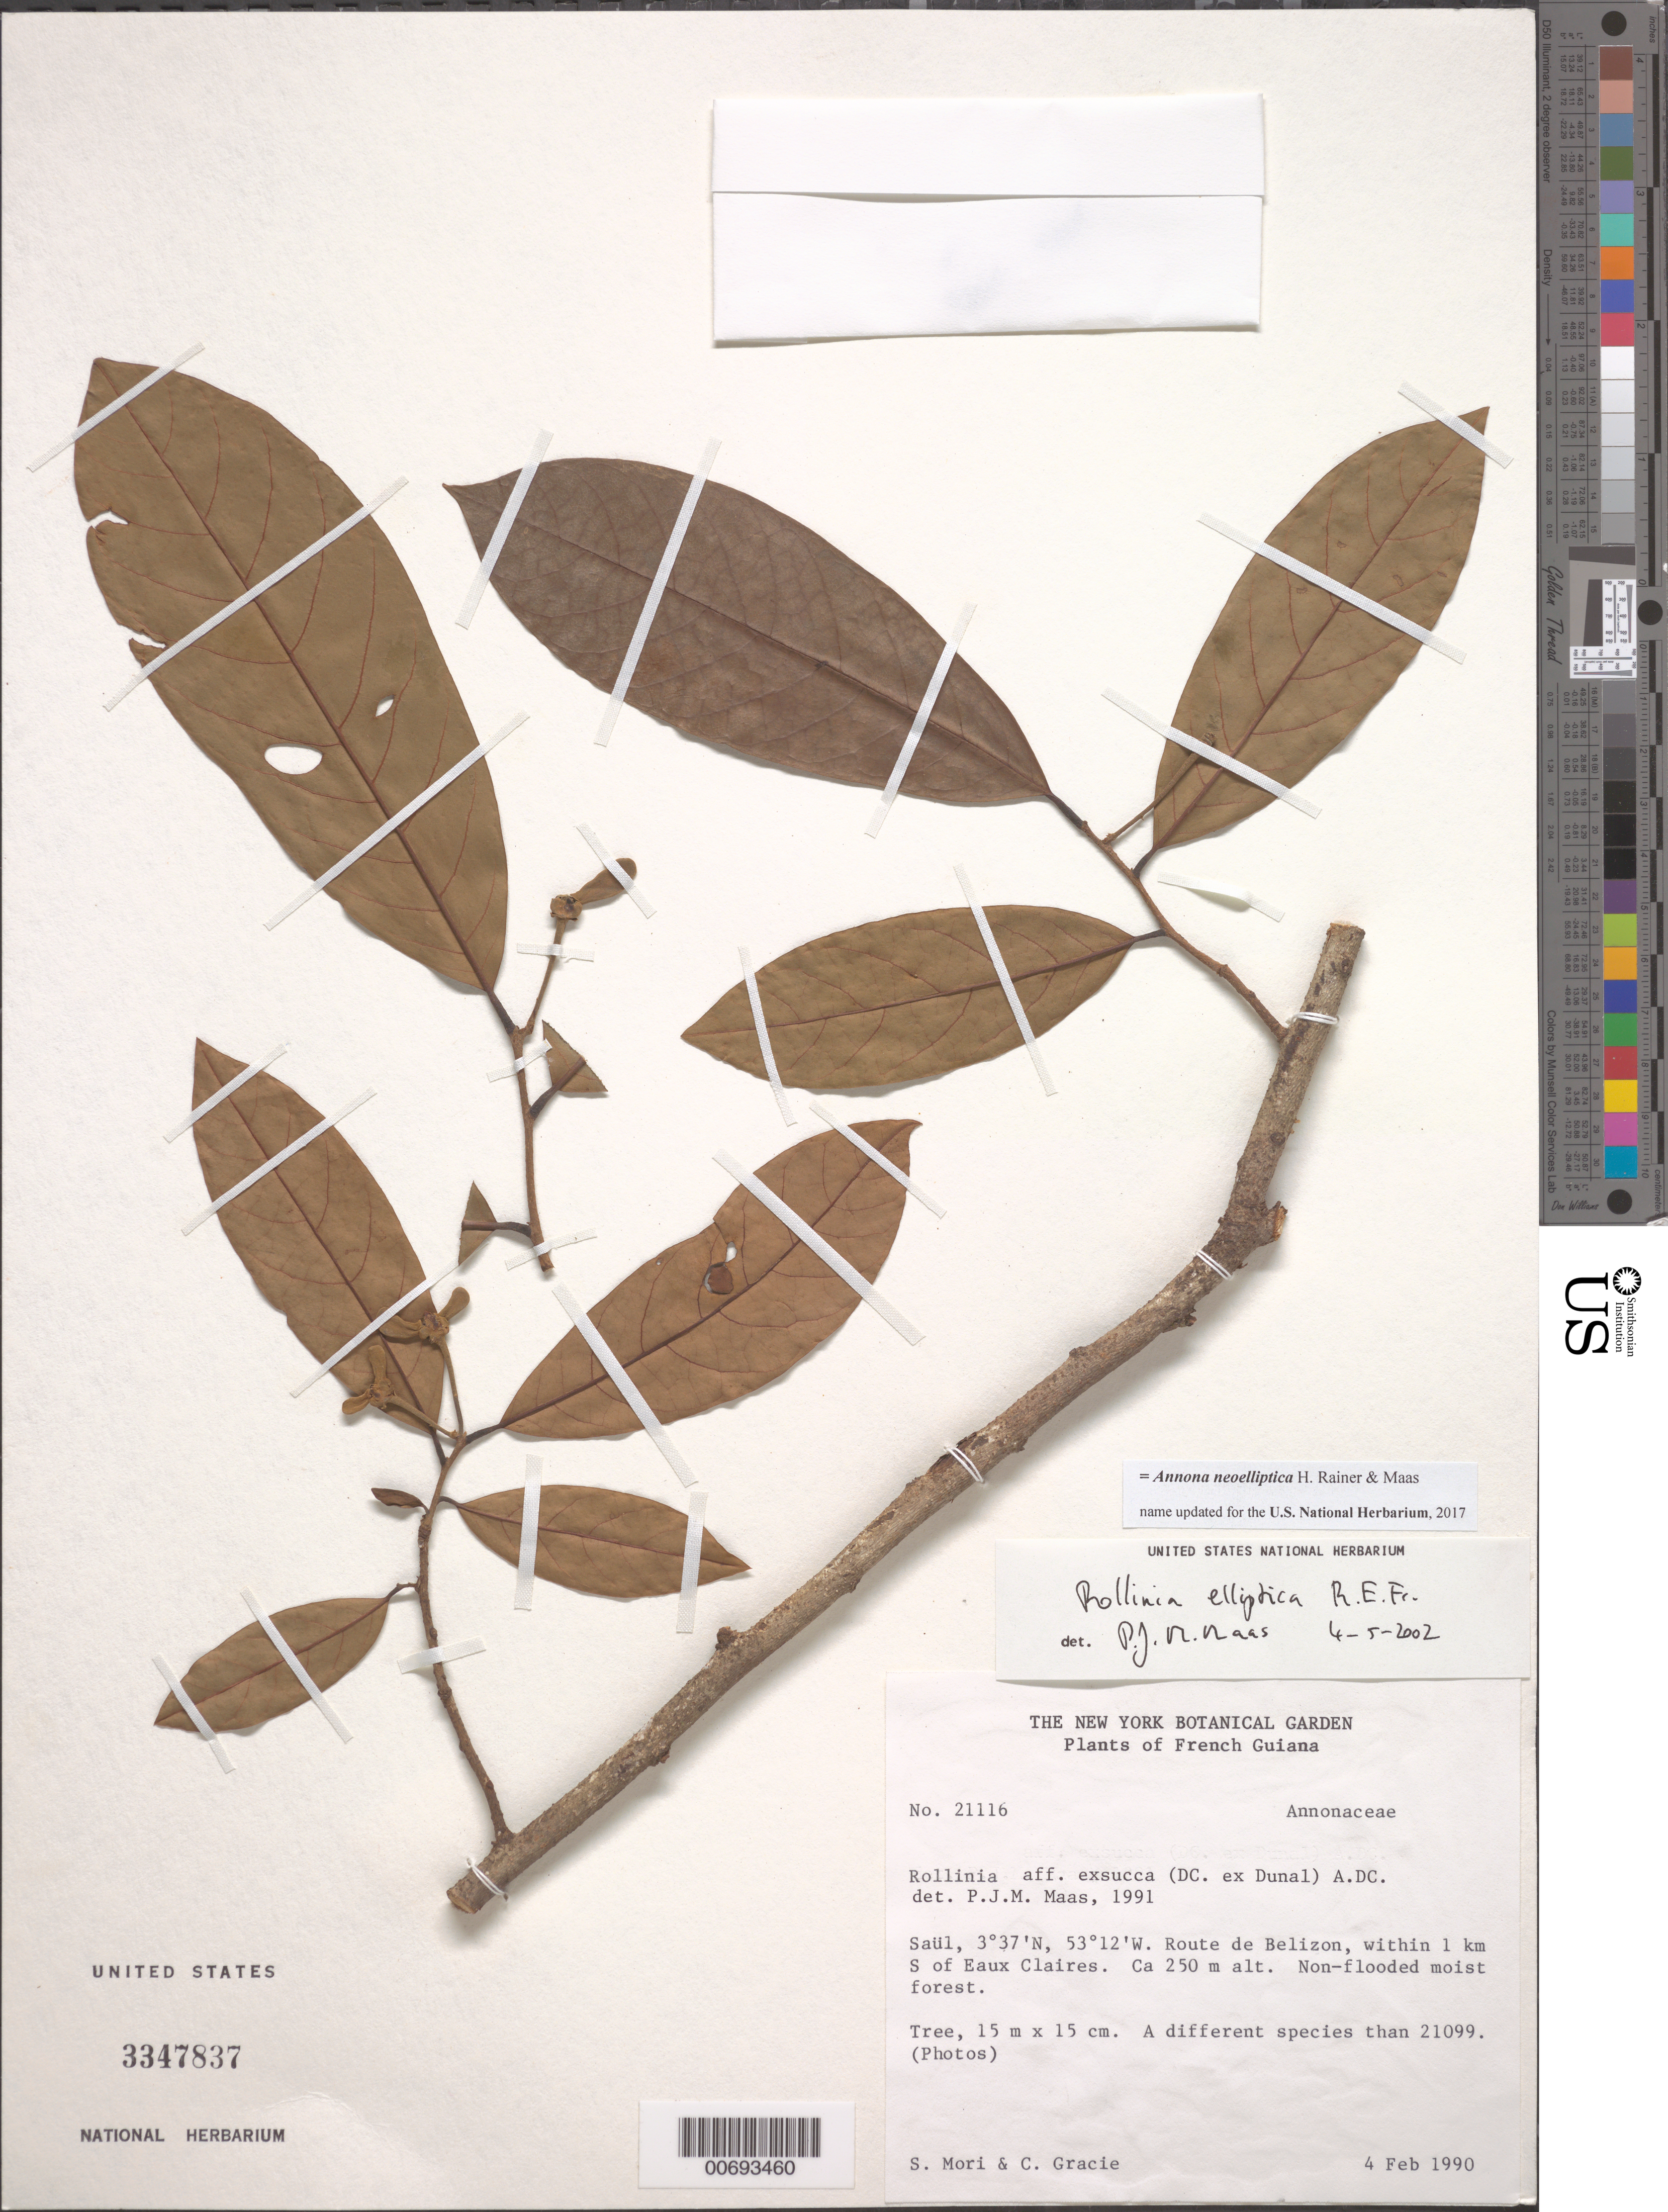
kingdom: Plantae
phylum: Tracheophyta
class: Magnoliopsida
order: Magnoliales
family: Annonaceae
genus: Annona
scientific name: Annona neoelliptica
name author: H. Rainer & Maas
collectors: S. Mori & C. A. Gracie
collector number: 21116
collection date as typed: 4-Feb-90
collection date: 1990-02-04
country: French Guiana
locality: Saül, Route de Belizon, within 1 km S of Eaux Claires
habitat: Non-flooded moist forest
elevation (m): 250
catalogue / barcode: US 3347837